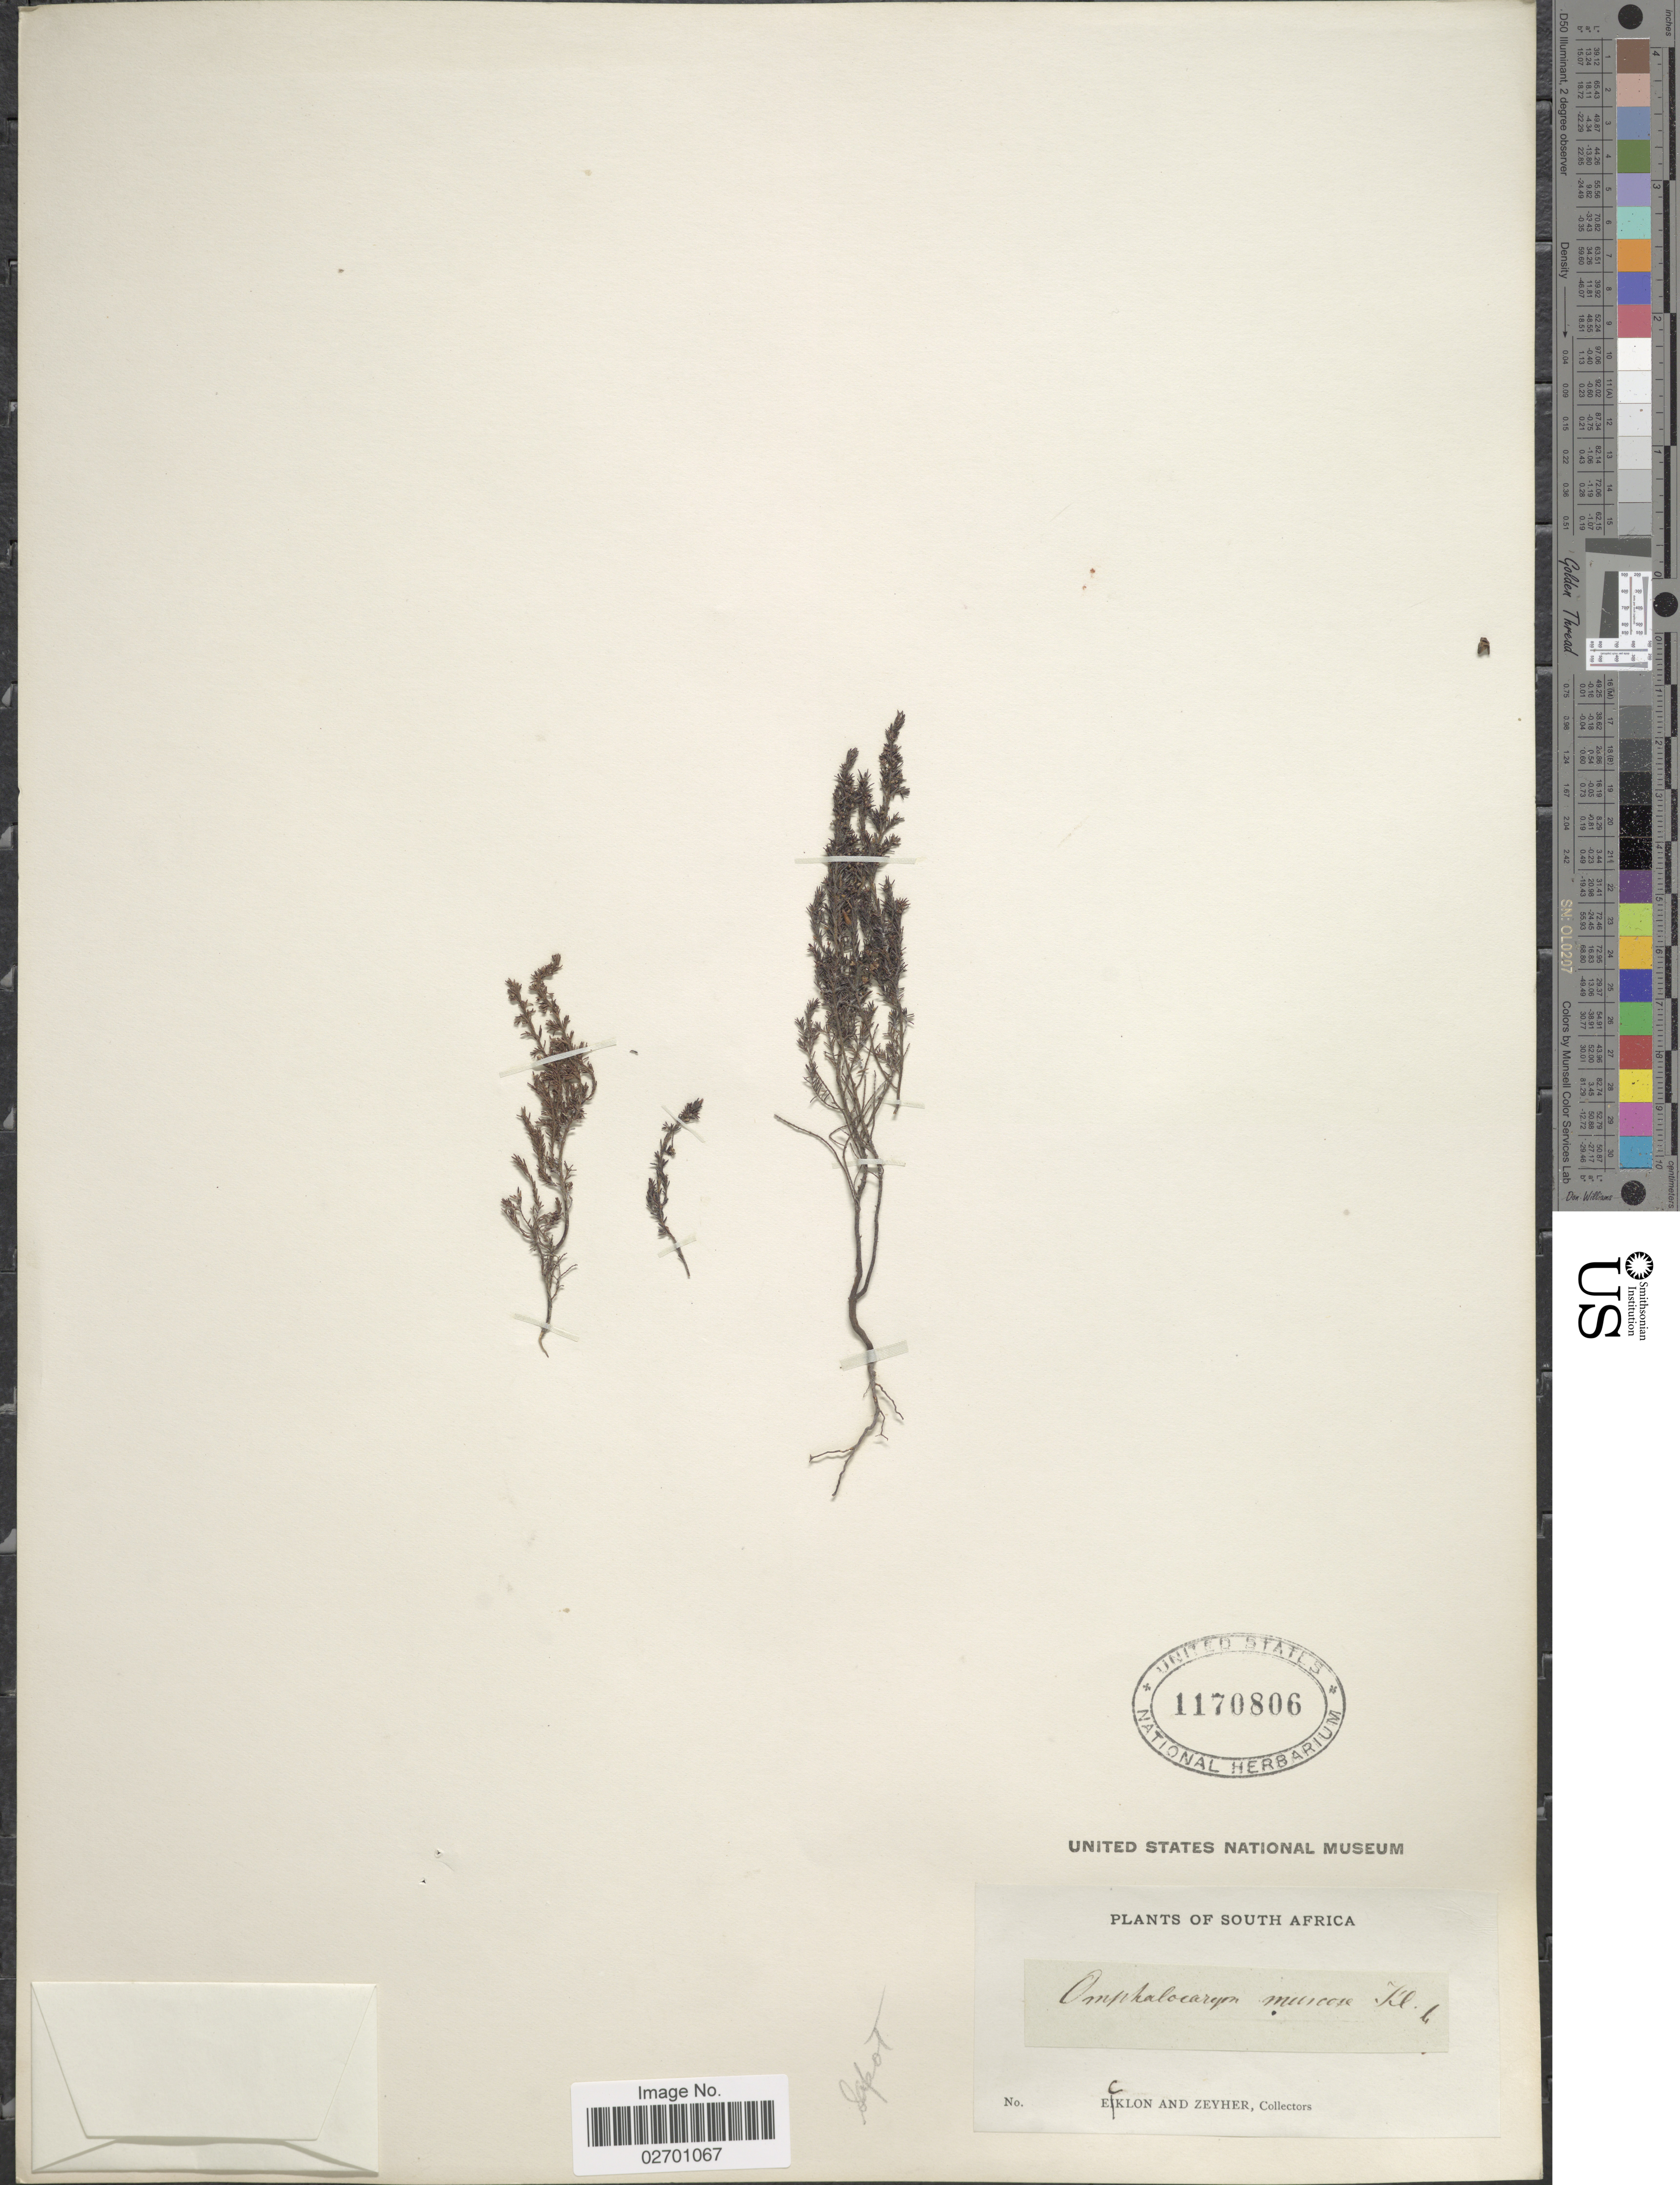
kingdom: Plantae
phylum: Tracheophyta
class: Magnoliopsida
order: Ericales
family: Ericaceae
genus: Erica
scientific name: Erica mucosa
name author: (Aiton) E.G.H. Oliv.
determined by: Strong, Mark T., (BOT), Smithsonian Institution - National Museum of Natural History (UNITED STATES)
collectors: -. Ecklon & -. Zeyher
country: South Africa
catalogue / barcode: US 1170806